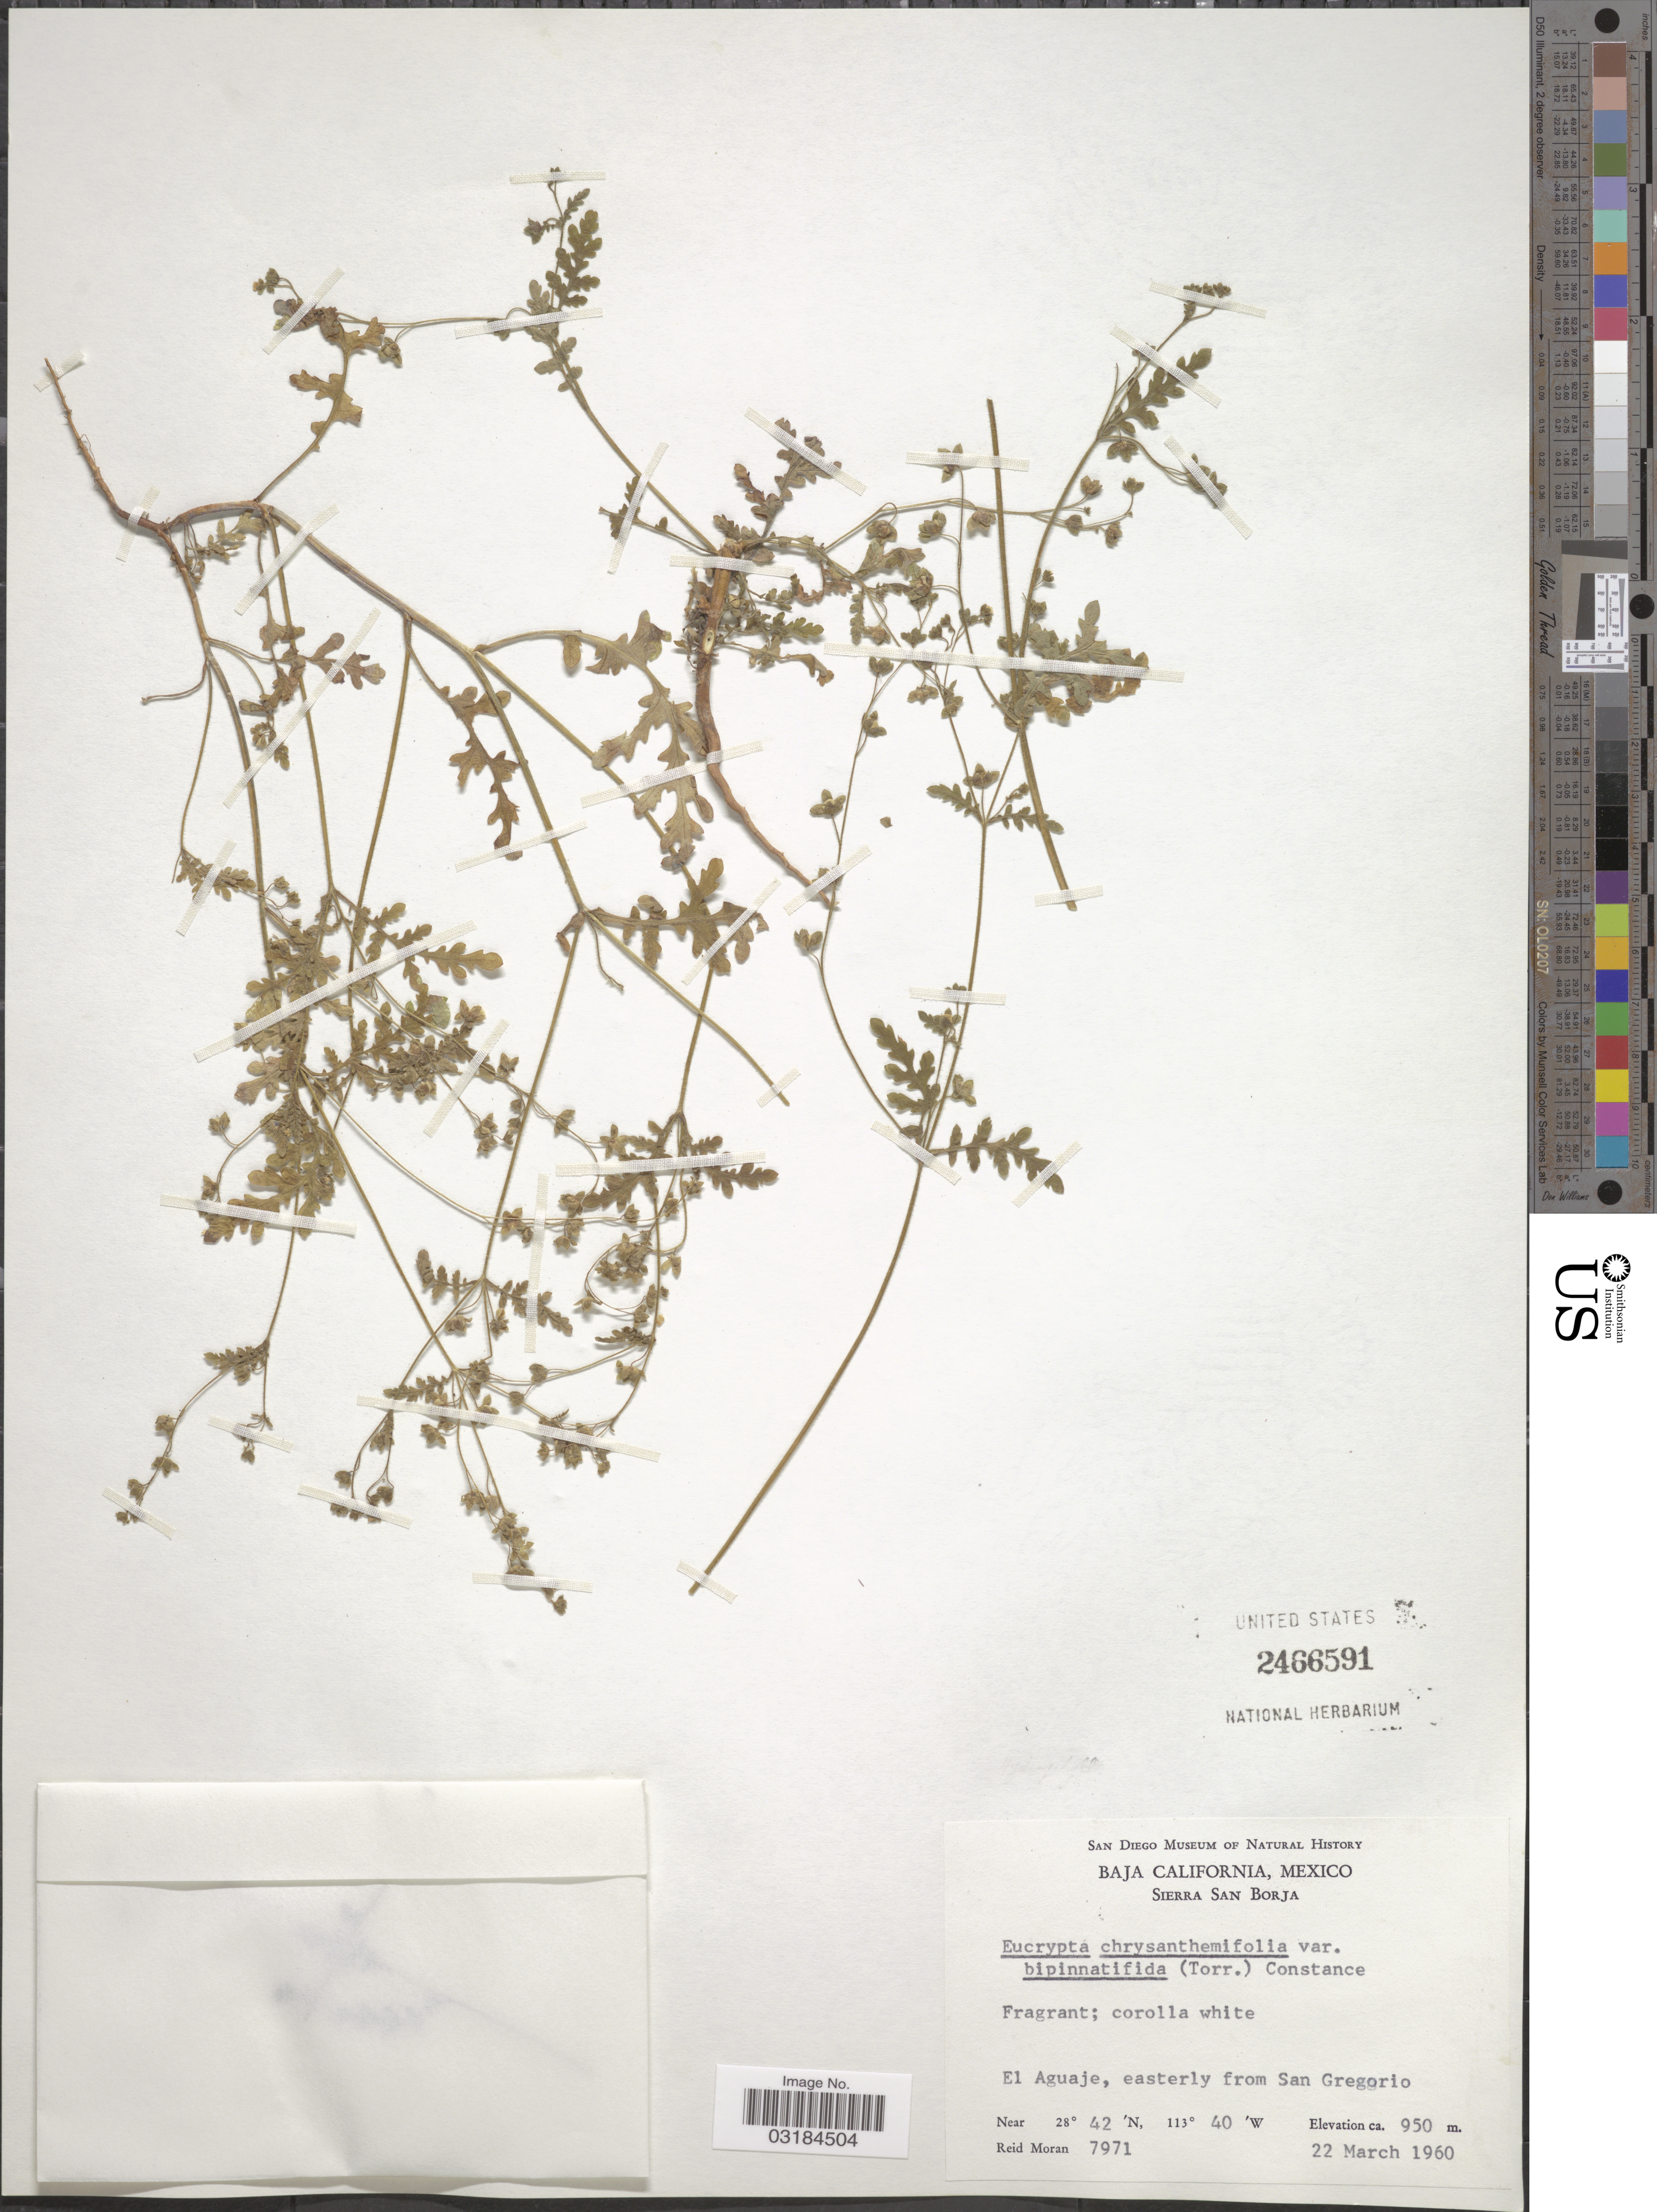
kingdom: Plantae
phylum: Tracheophyta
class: Magnoliopsida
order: Boraginales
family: Hydrophyllaceae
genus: Eucrypta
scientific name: Eucrypta chrysanthemifolia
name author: (Benth.) Greene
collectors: R. V. Moran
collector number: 7971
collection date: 1960-03-22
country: Mexico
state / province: Baja California Norte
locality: Sierra San Borja. El Aguaje, easterly from San Gregorio.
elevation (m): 950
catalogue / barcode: US 2466591